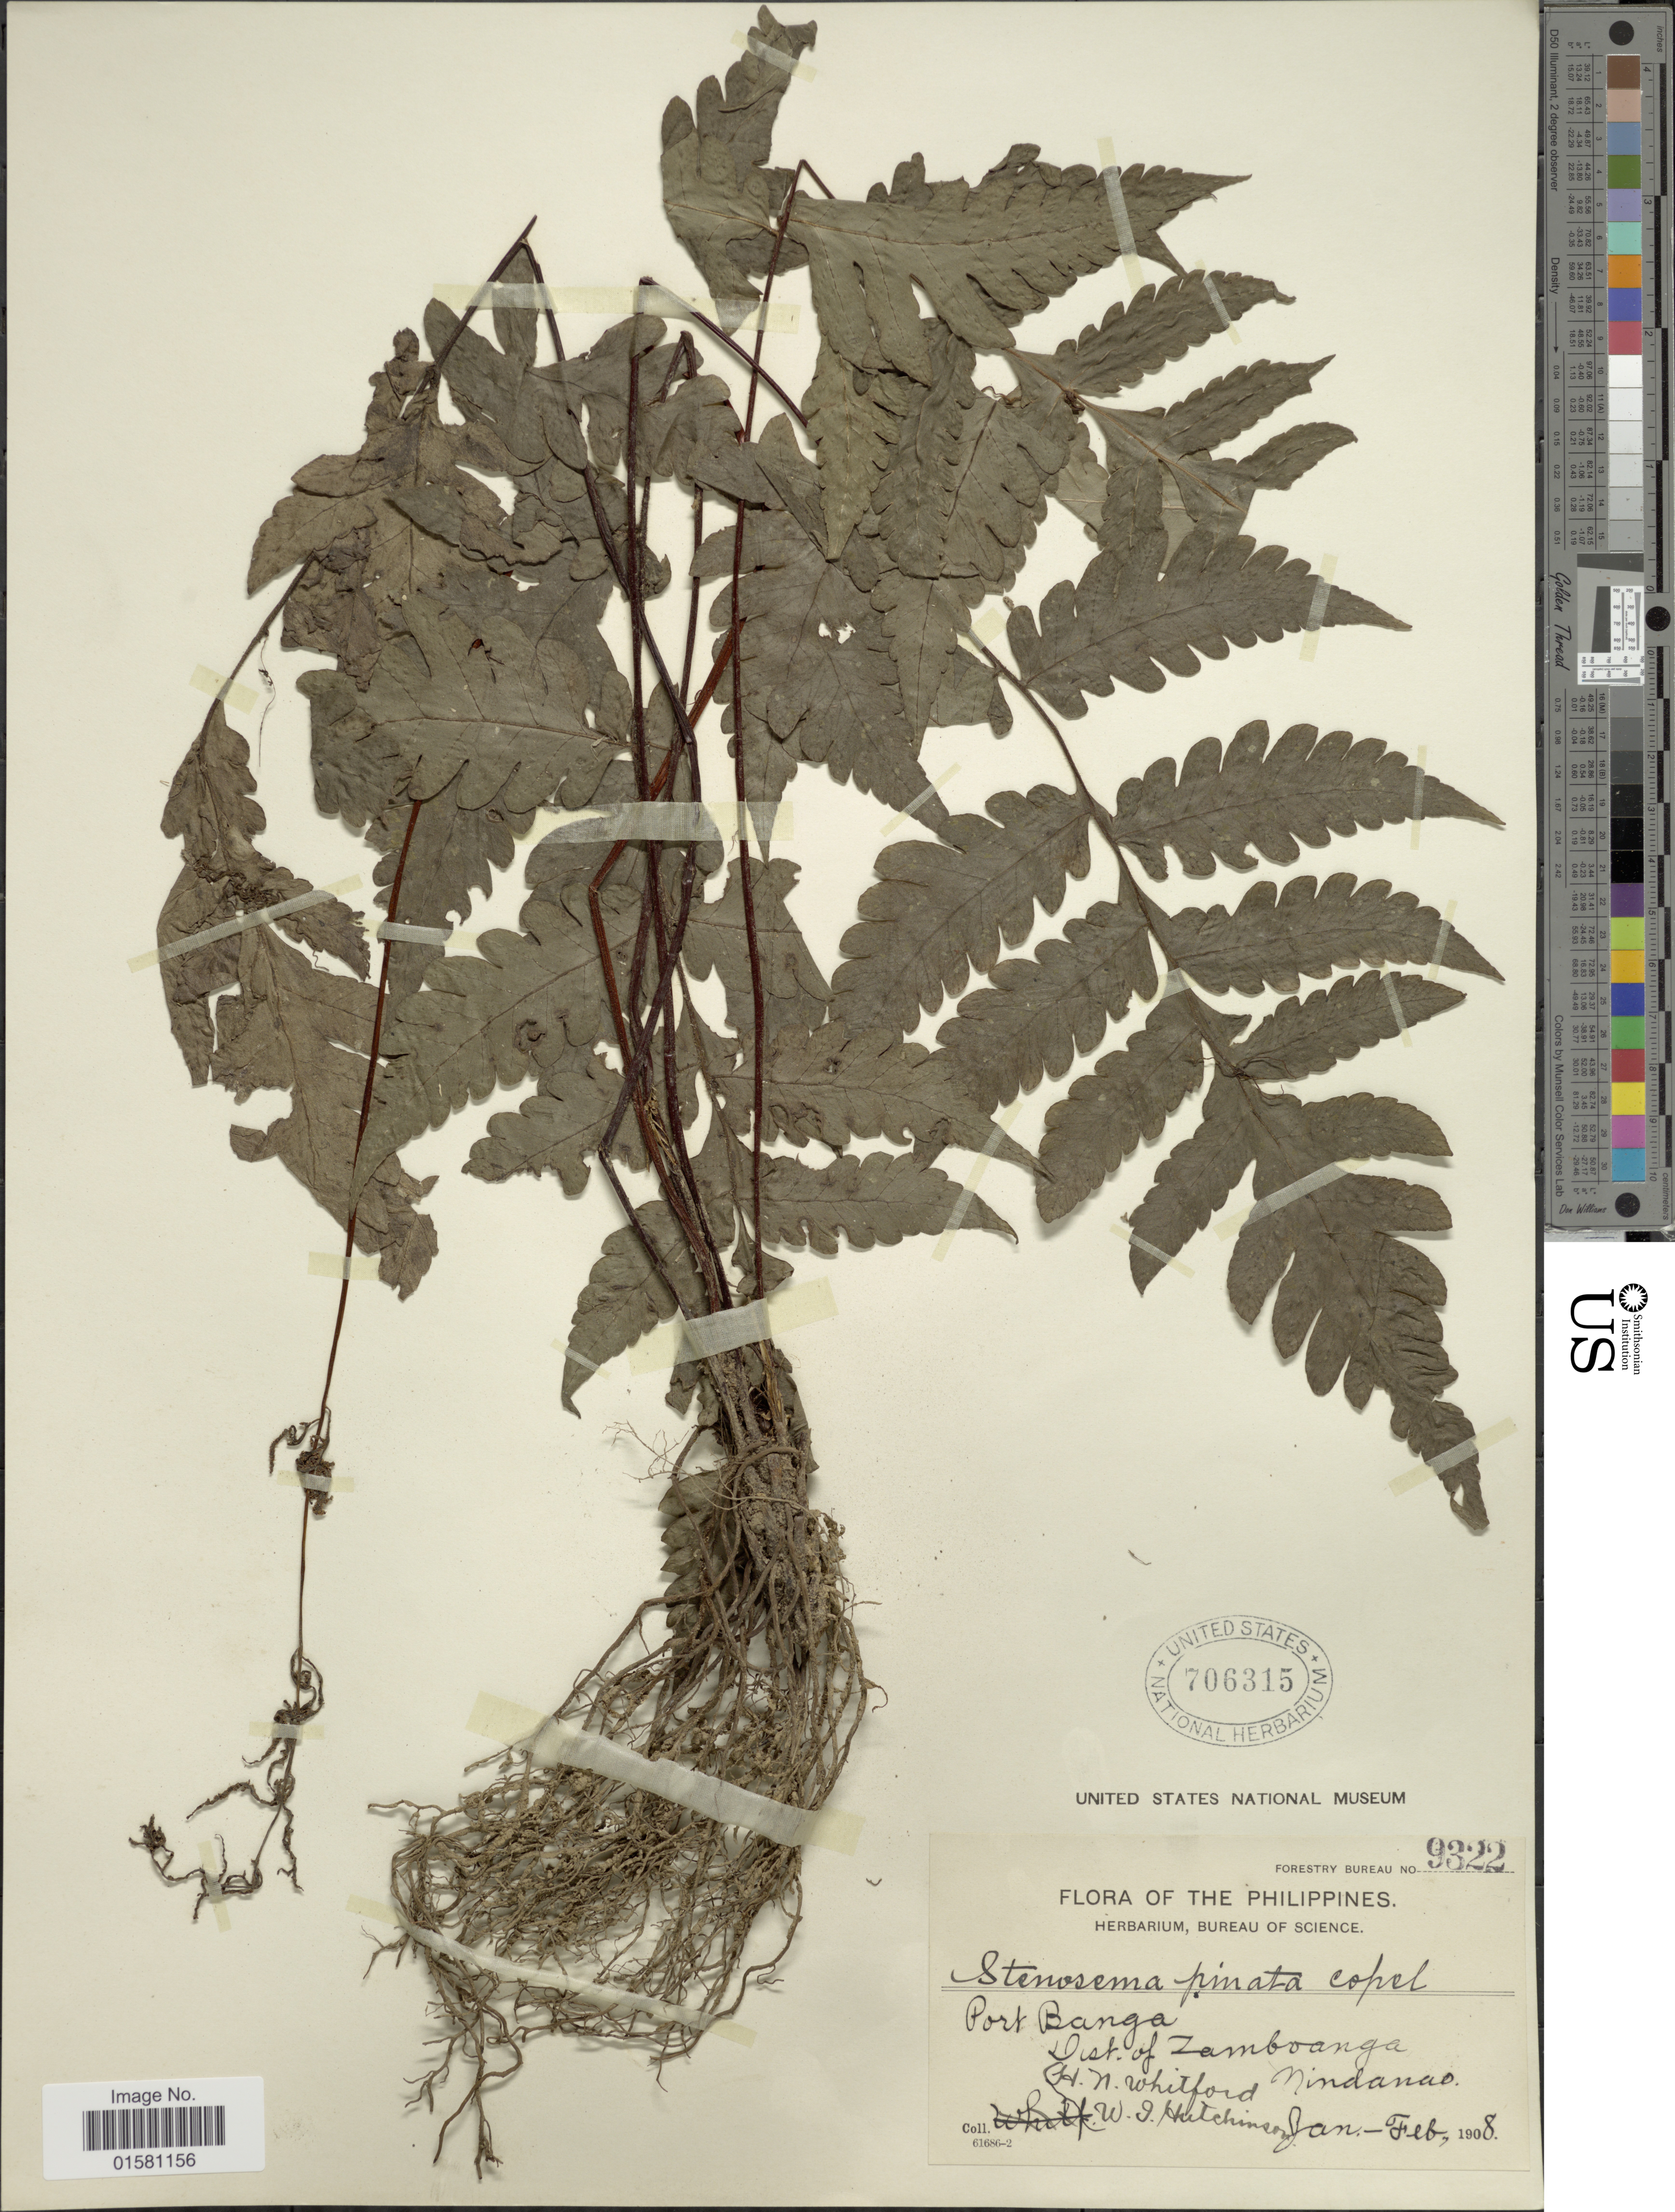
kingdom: Plantae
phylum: Tracheophyta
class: Polypodiopsida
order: Polypodiales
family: Tectariaceae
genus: Tectaria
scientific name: Tectaria pinnata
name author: (C. Chr.) R.M. Tryon & A.F. Tryon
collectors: H. N. Whitford & W. I. Hutchinson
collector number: Forestry Bureau 9322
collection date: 1908-01/1908-02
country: Philippines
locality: Port Bang, Dist. of Zamboanga, Mindanao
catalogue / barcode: US 706315